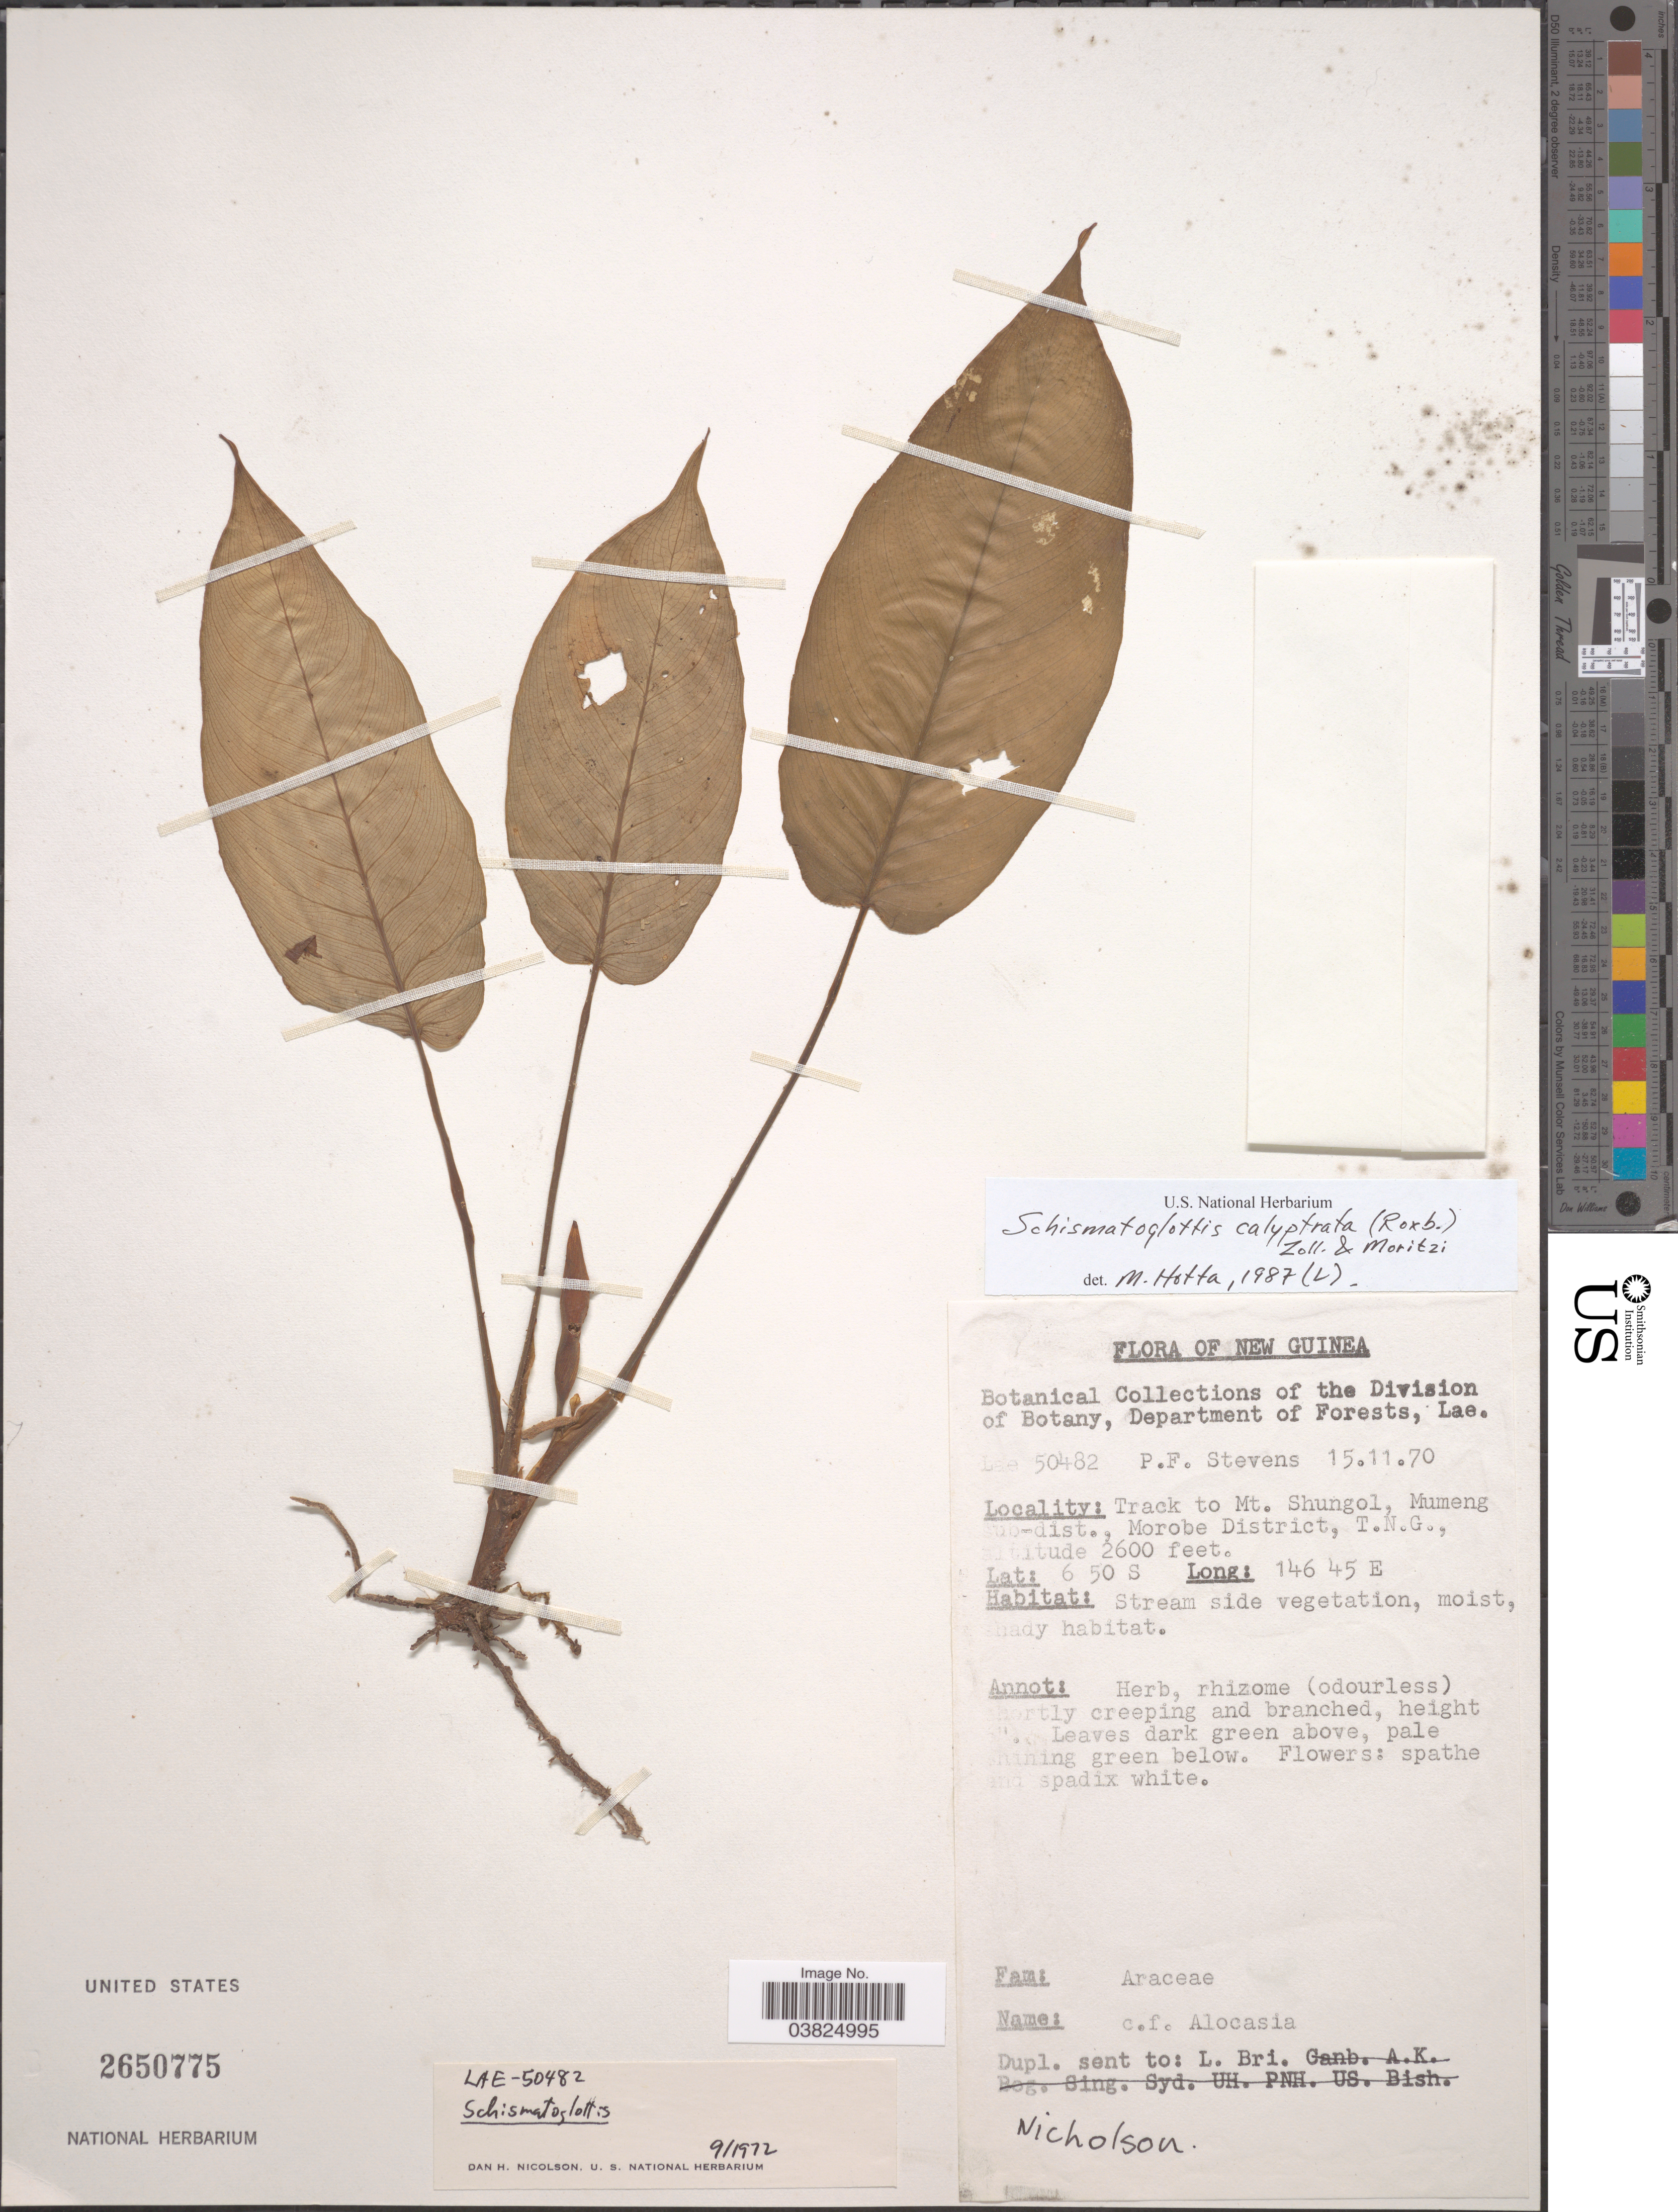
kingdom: Plantae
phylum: Tracheophyta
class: Liliopsida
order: Alismatales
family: Araceae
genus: Schismatoglottis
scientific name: Schismatoglottis calyptrata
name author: Zoll. & Moritzi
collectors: P. F. Stevens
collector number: LAE 50482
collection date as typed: Transcribed d/m/y: 15/11/70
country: Papua New Guinea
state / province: Morobe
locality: New Guinea. Track to Mt. Shungol, Mumeng sub-dist., Morobe District, T.N.G.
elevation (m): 792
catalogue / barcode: US 2650775